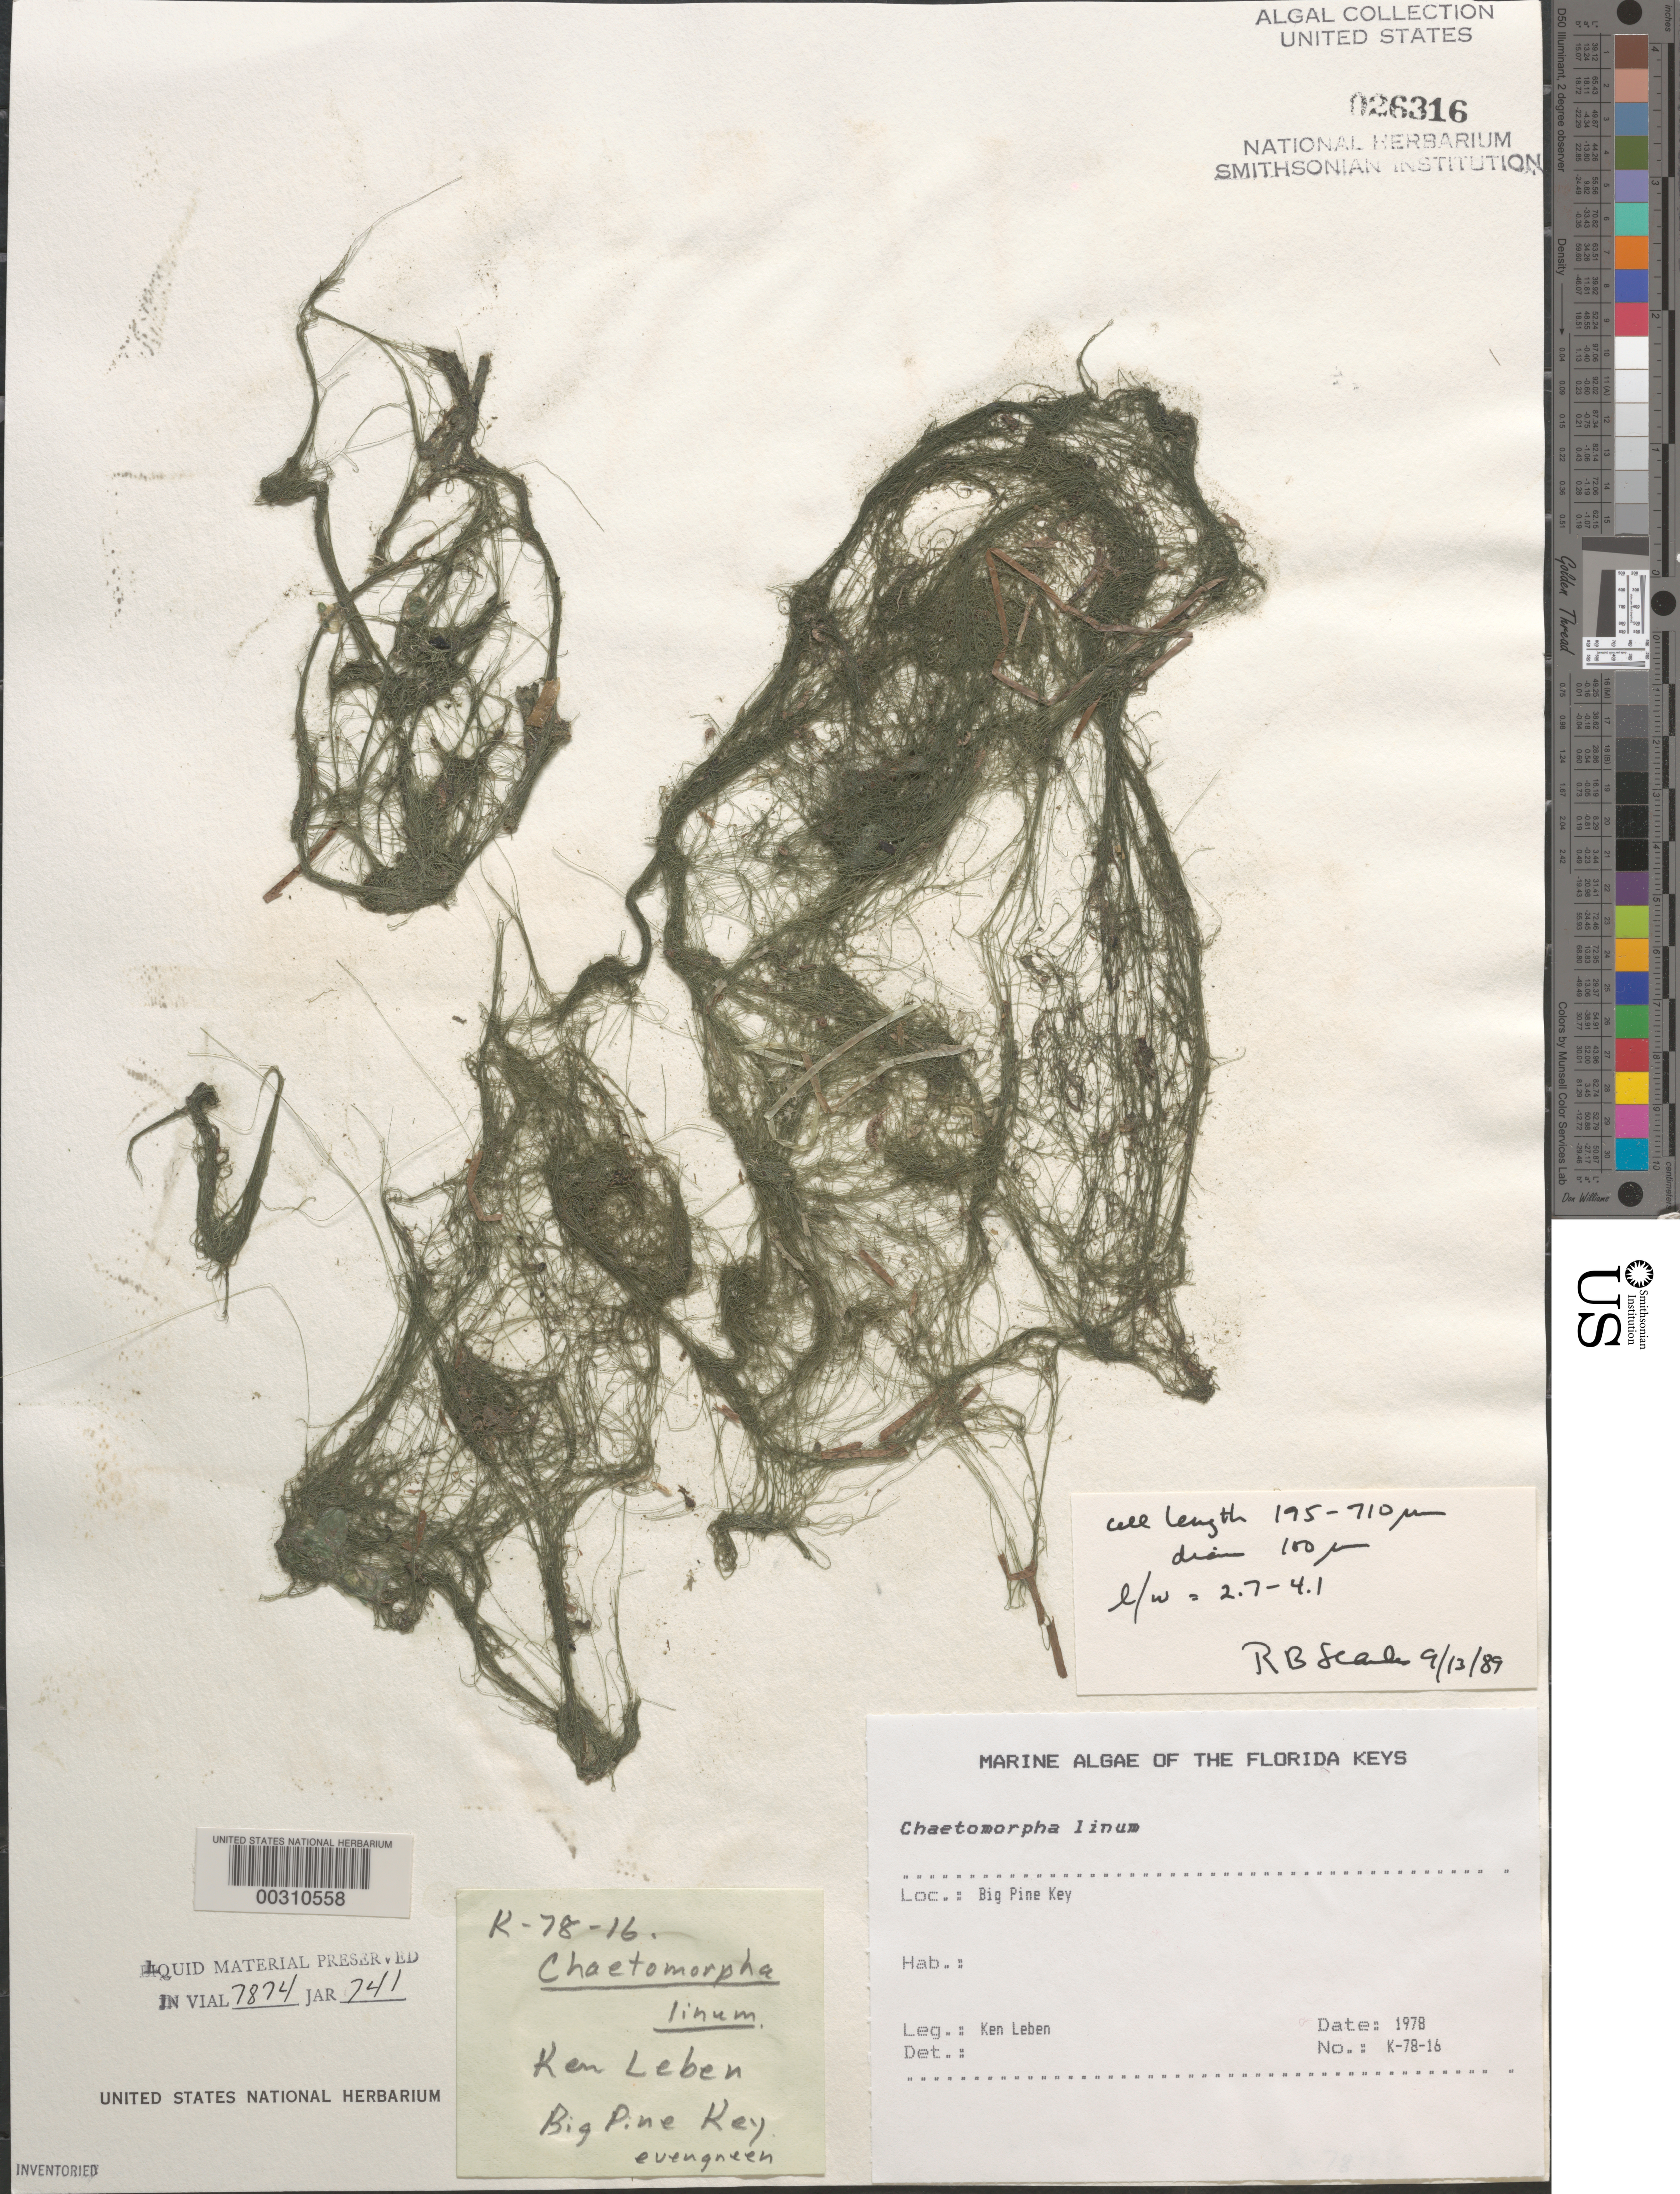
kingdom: Plantae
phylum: Chlorophyta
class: Ulvophyceae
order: Cladophorales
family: Cladophoraceae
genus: Chaetomorpha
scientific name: Chaetomorpha linum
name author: (O.F. Muell.) Kütz.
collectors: K. Leben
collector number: K-78-16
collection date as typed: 1978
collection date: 1978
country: United States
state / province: Florida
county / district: Monroe County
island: Big Pine Key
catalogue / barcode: US 26316